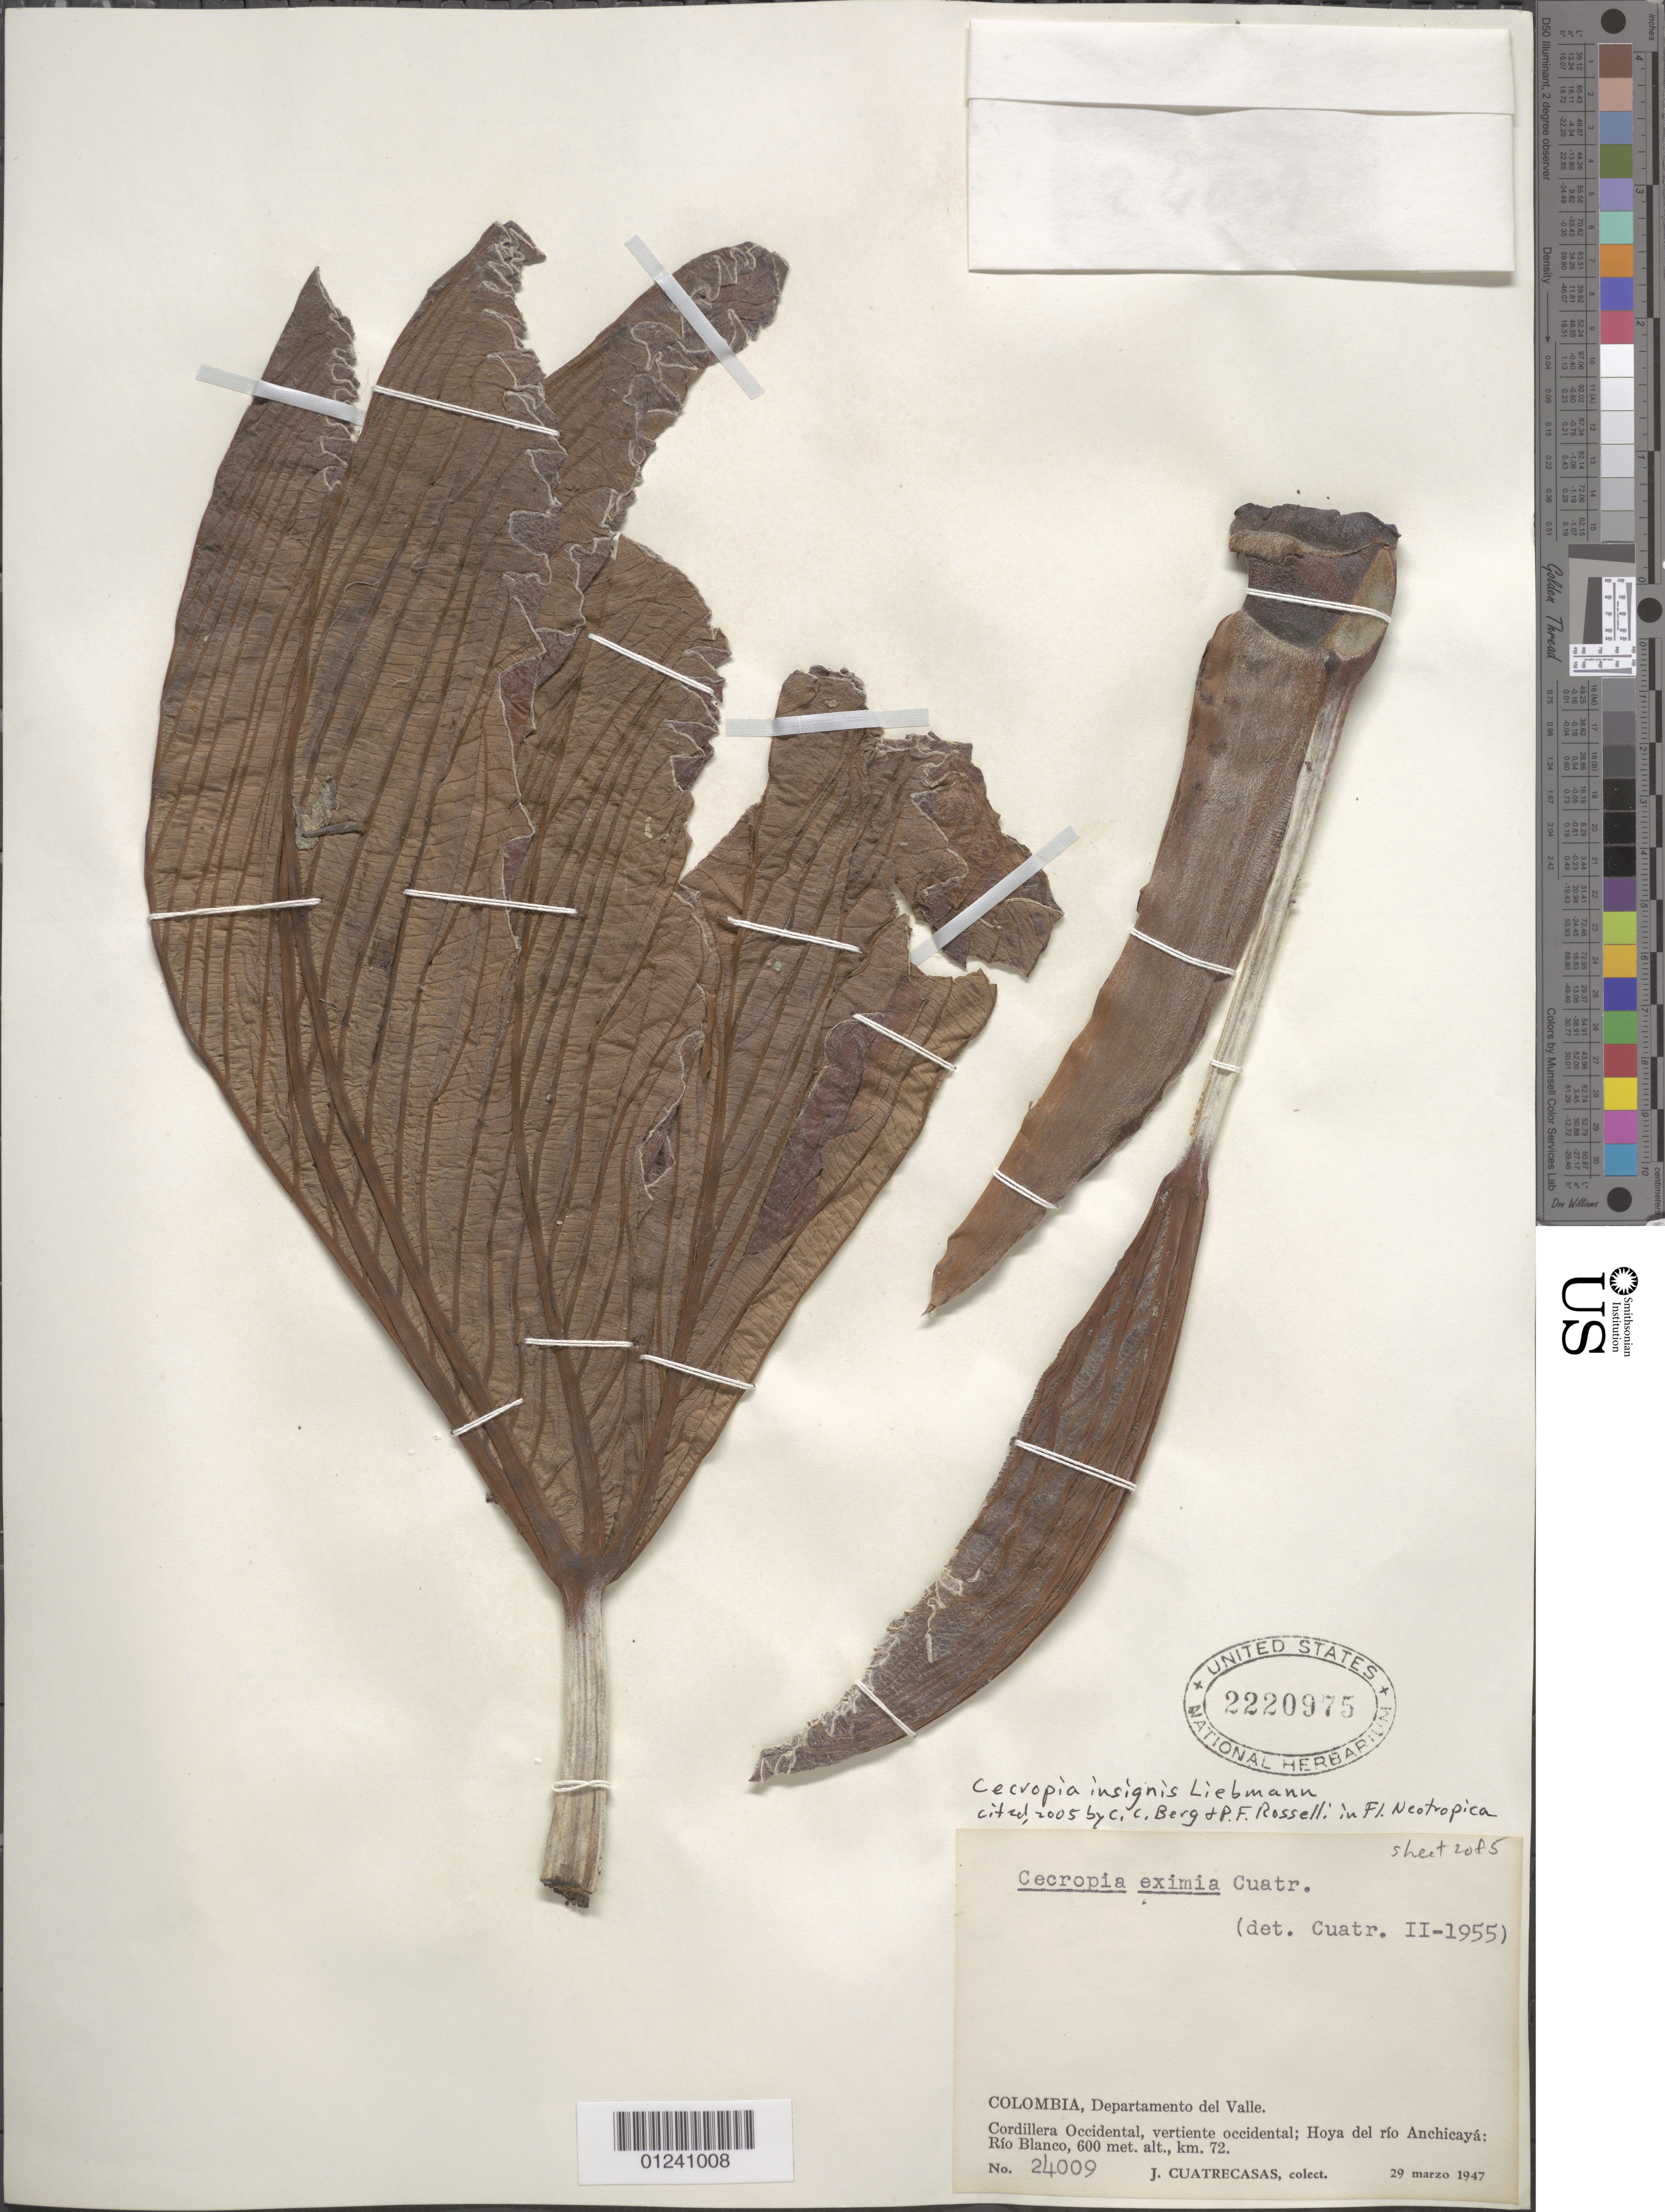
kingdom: Plantae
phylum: Tracheophyta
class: Magnoliopsida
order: Rosales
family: Urticaceae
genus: Cecropia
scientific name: Cecropia insignis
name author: Liebm.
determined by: Cuatrecasas, J.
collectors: J. Cuatrecasas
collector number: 24009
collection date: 1947-03-29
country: Colombia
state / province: Valle del Cauca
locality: Cord. Occidental; vert. oriental Hoya del Río Anchicaya; Rio Blanco, km 72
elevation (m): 600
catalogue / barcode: US 2220975